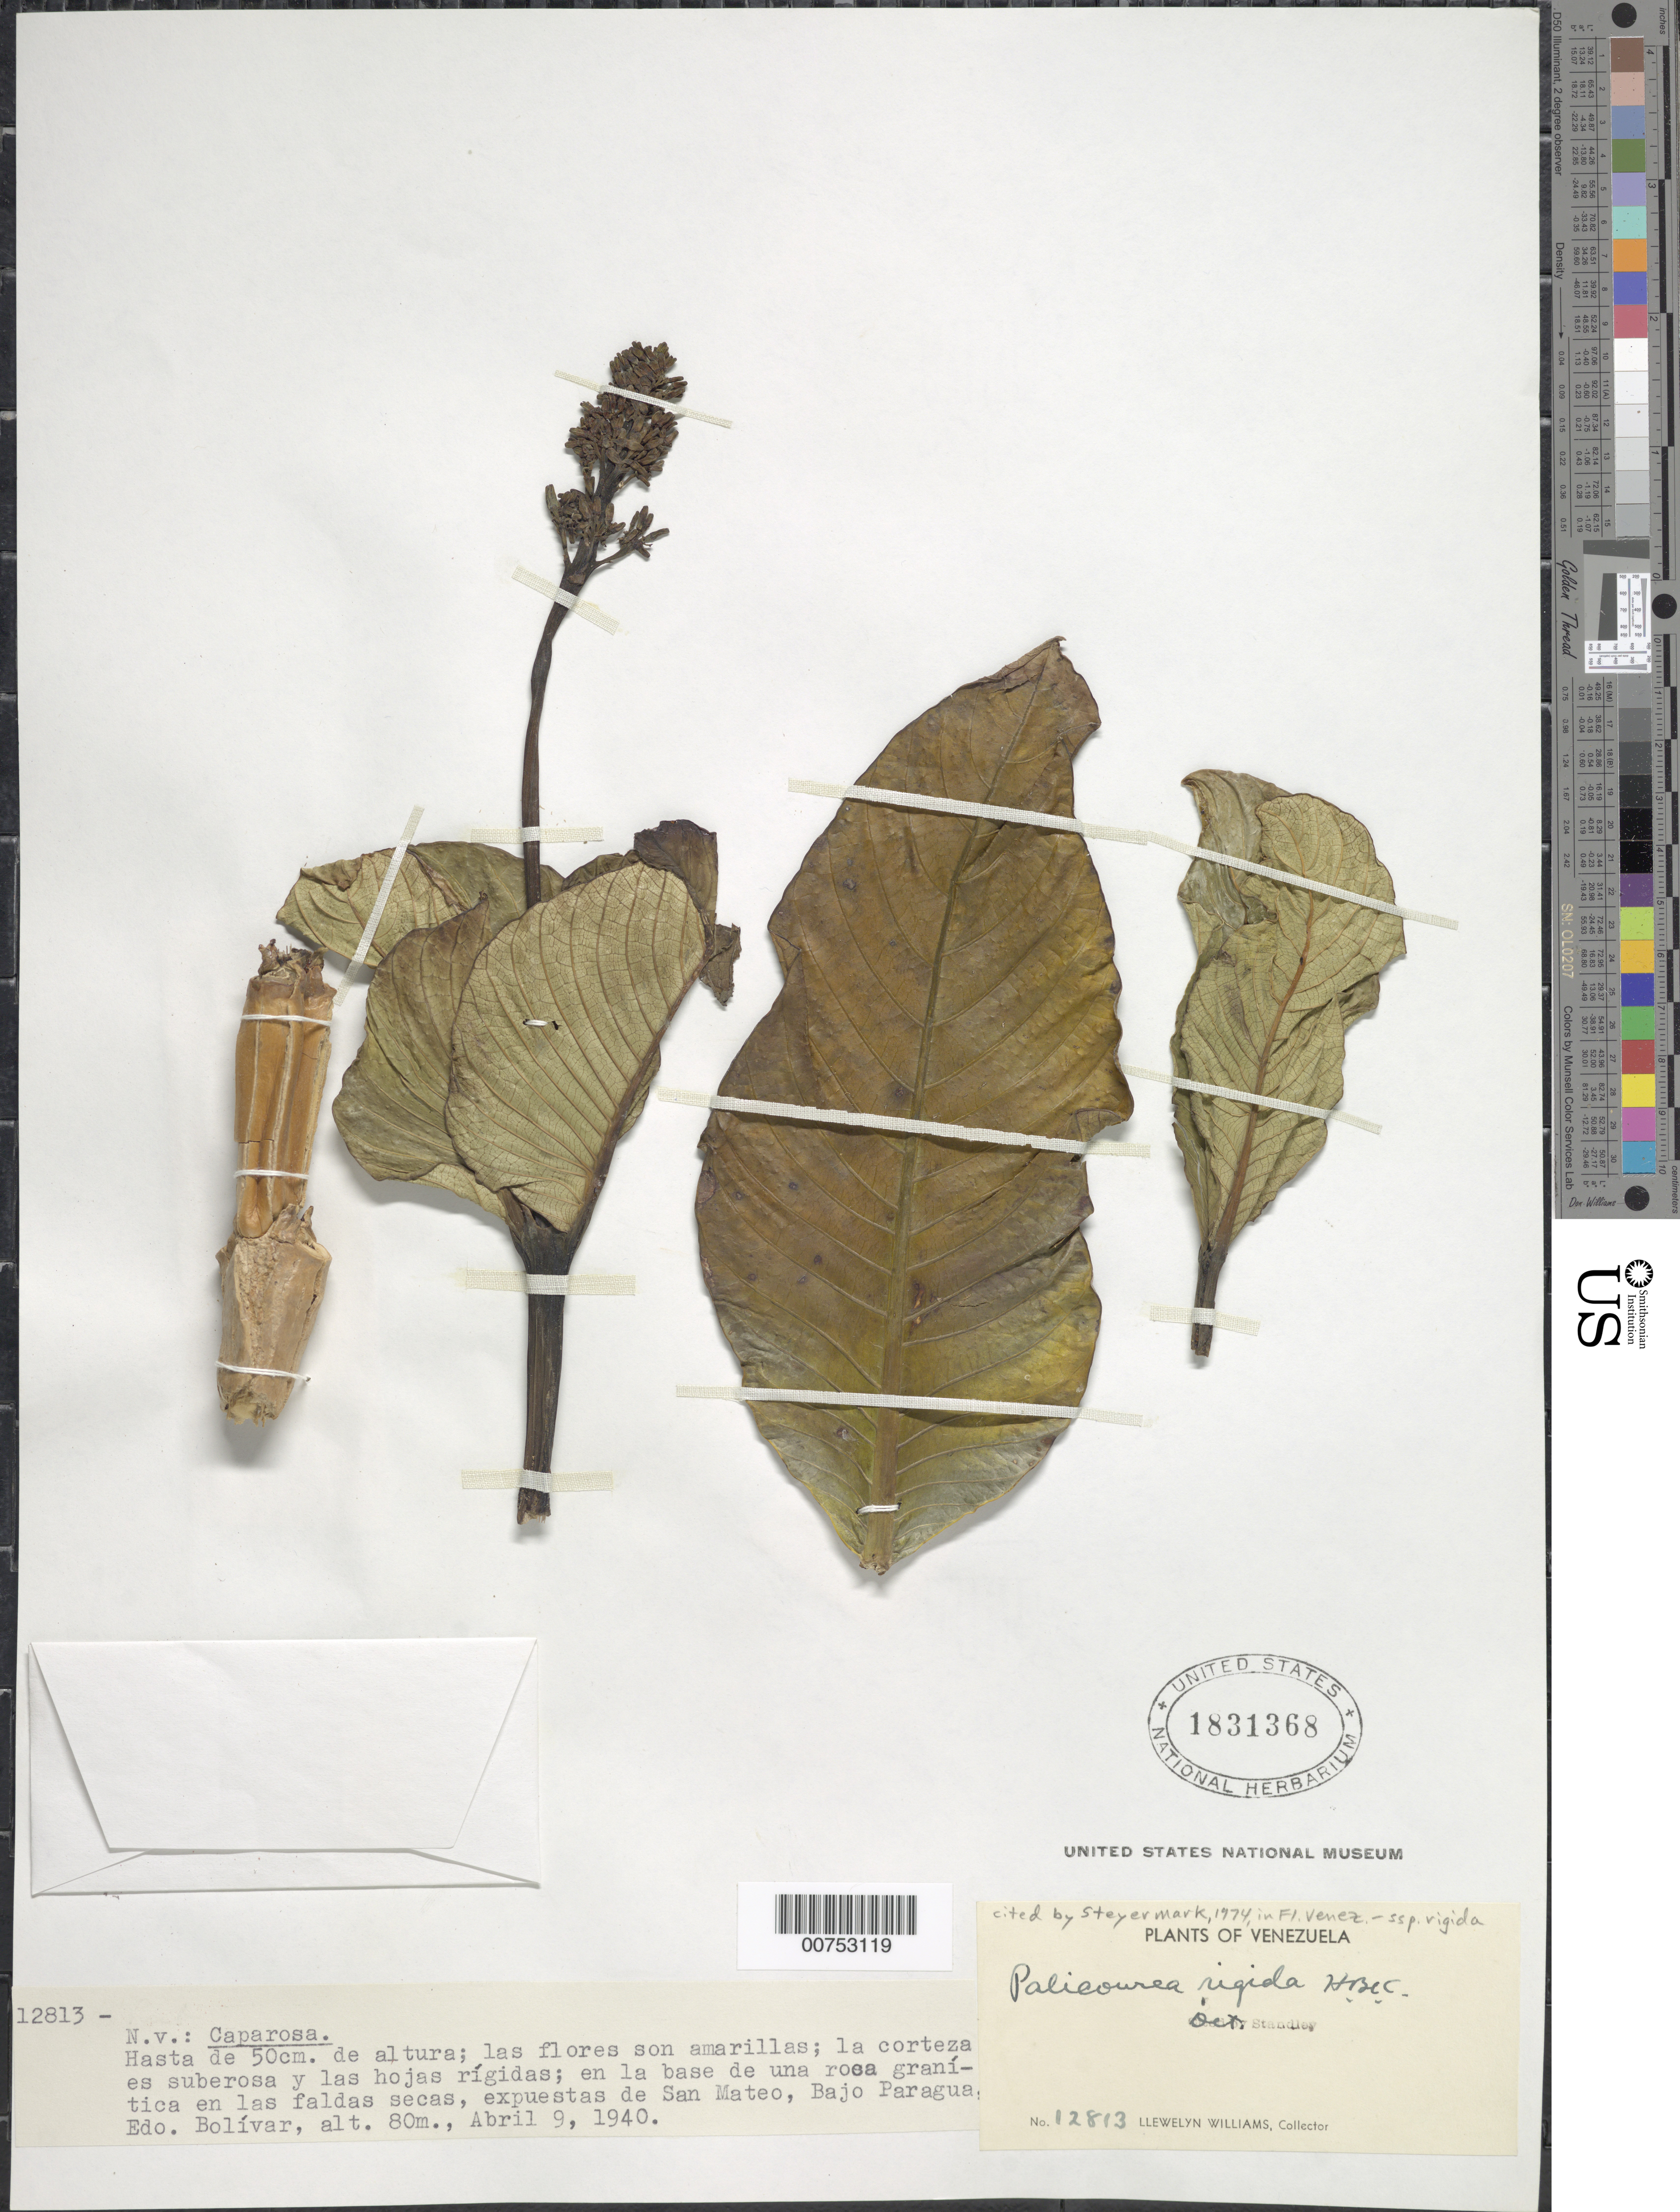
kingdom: Plantae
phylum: Tracheophyta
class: Magnoliopsida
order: Gentianales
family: Rubiaceae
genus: Palicourea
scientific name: Palicourea rigida subsp. rigida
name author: Steyerm.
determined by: Standley, Paul C.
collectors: Ll. Williams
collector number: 12813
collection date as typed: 9-Apr-40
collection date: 1940-04-09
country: Venezuela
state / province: Bolívar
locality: San Mateo, Bajo Paragua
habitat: Base de una roca granítica en las faldas secas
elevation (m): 80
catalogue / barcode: US 1831368